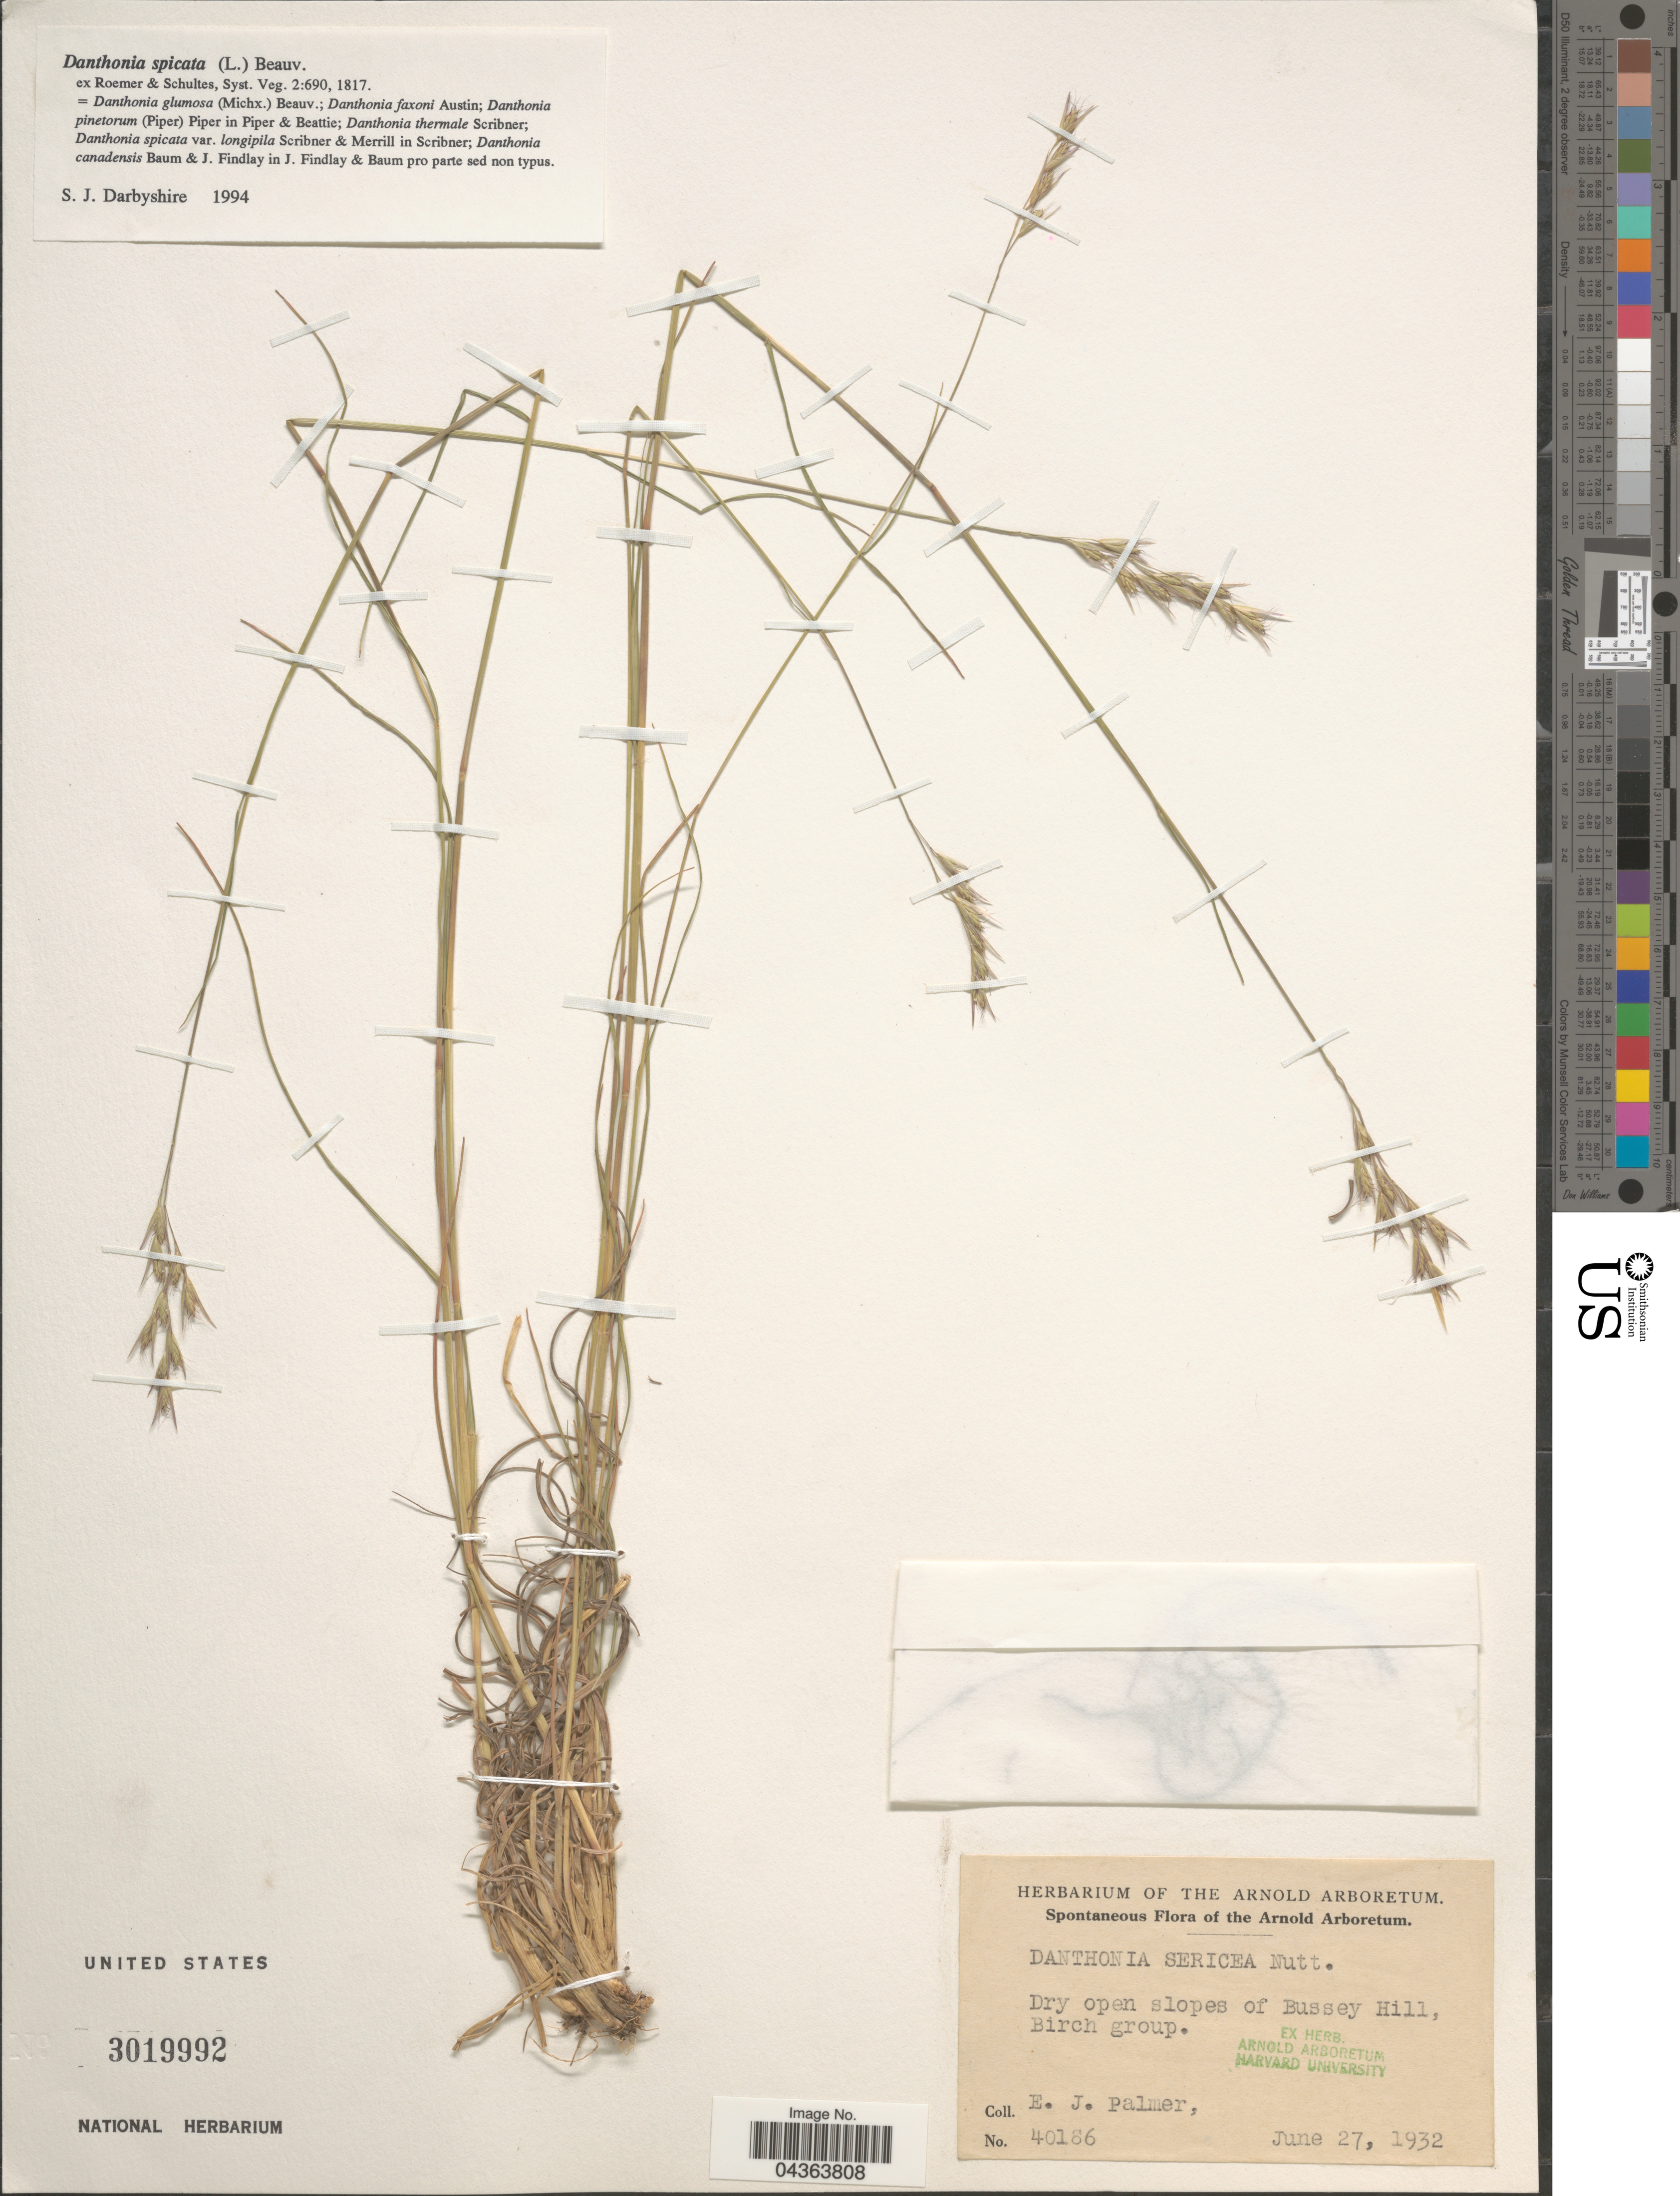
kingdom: Plantae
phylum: Tracheophyta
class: Liliopsida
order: Poales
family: Poaceae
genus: Danthonia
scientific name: Danthonia spicata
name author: (L.) P. Beauv. ex Roem. & Schult.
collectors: E. J. Palmer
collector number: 40186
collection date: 1932-06-27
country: United States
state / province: Massachusetts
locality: The Arnold Arboretum. Dry open slopes of Bussey Hill, Birch group.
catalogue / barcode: US 3019992